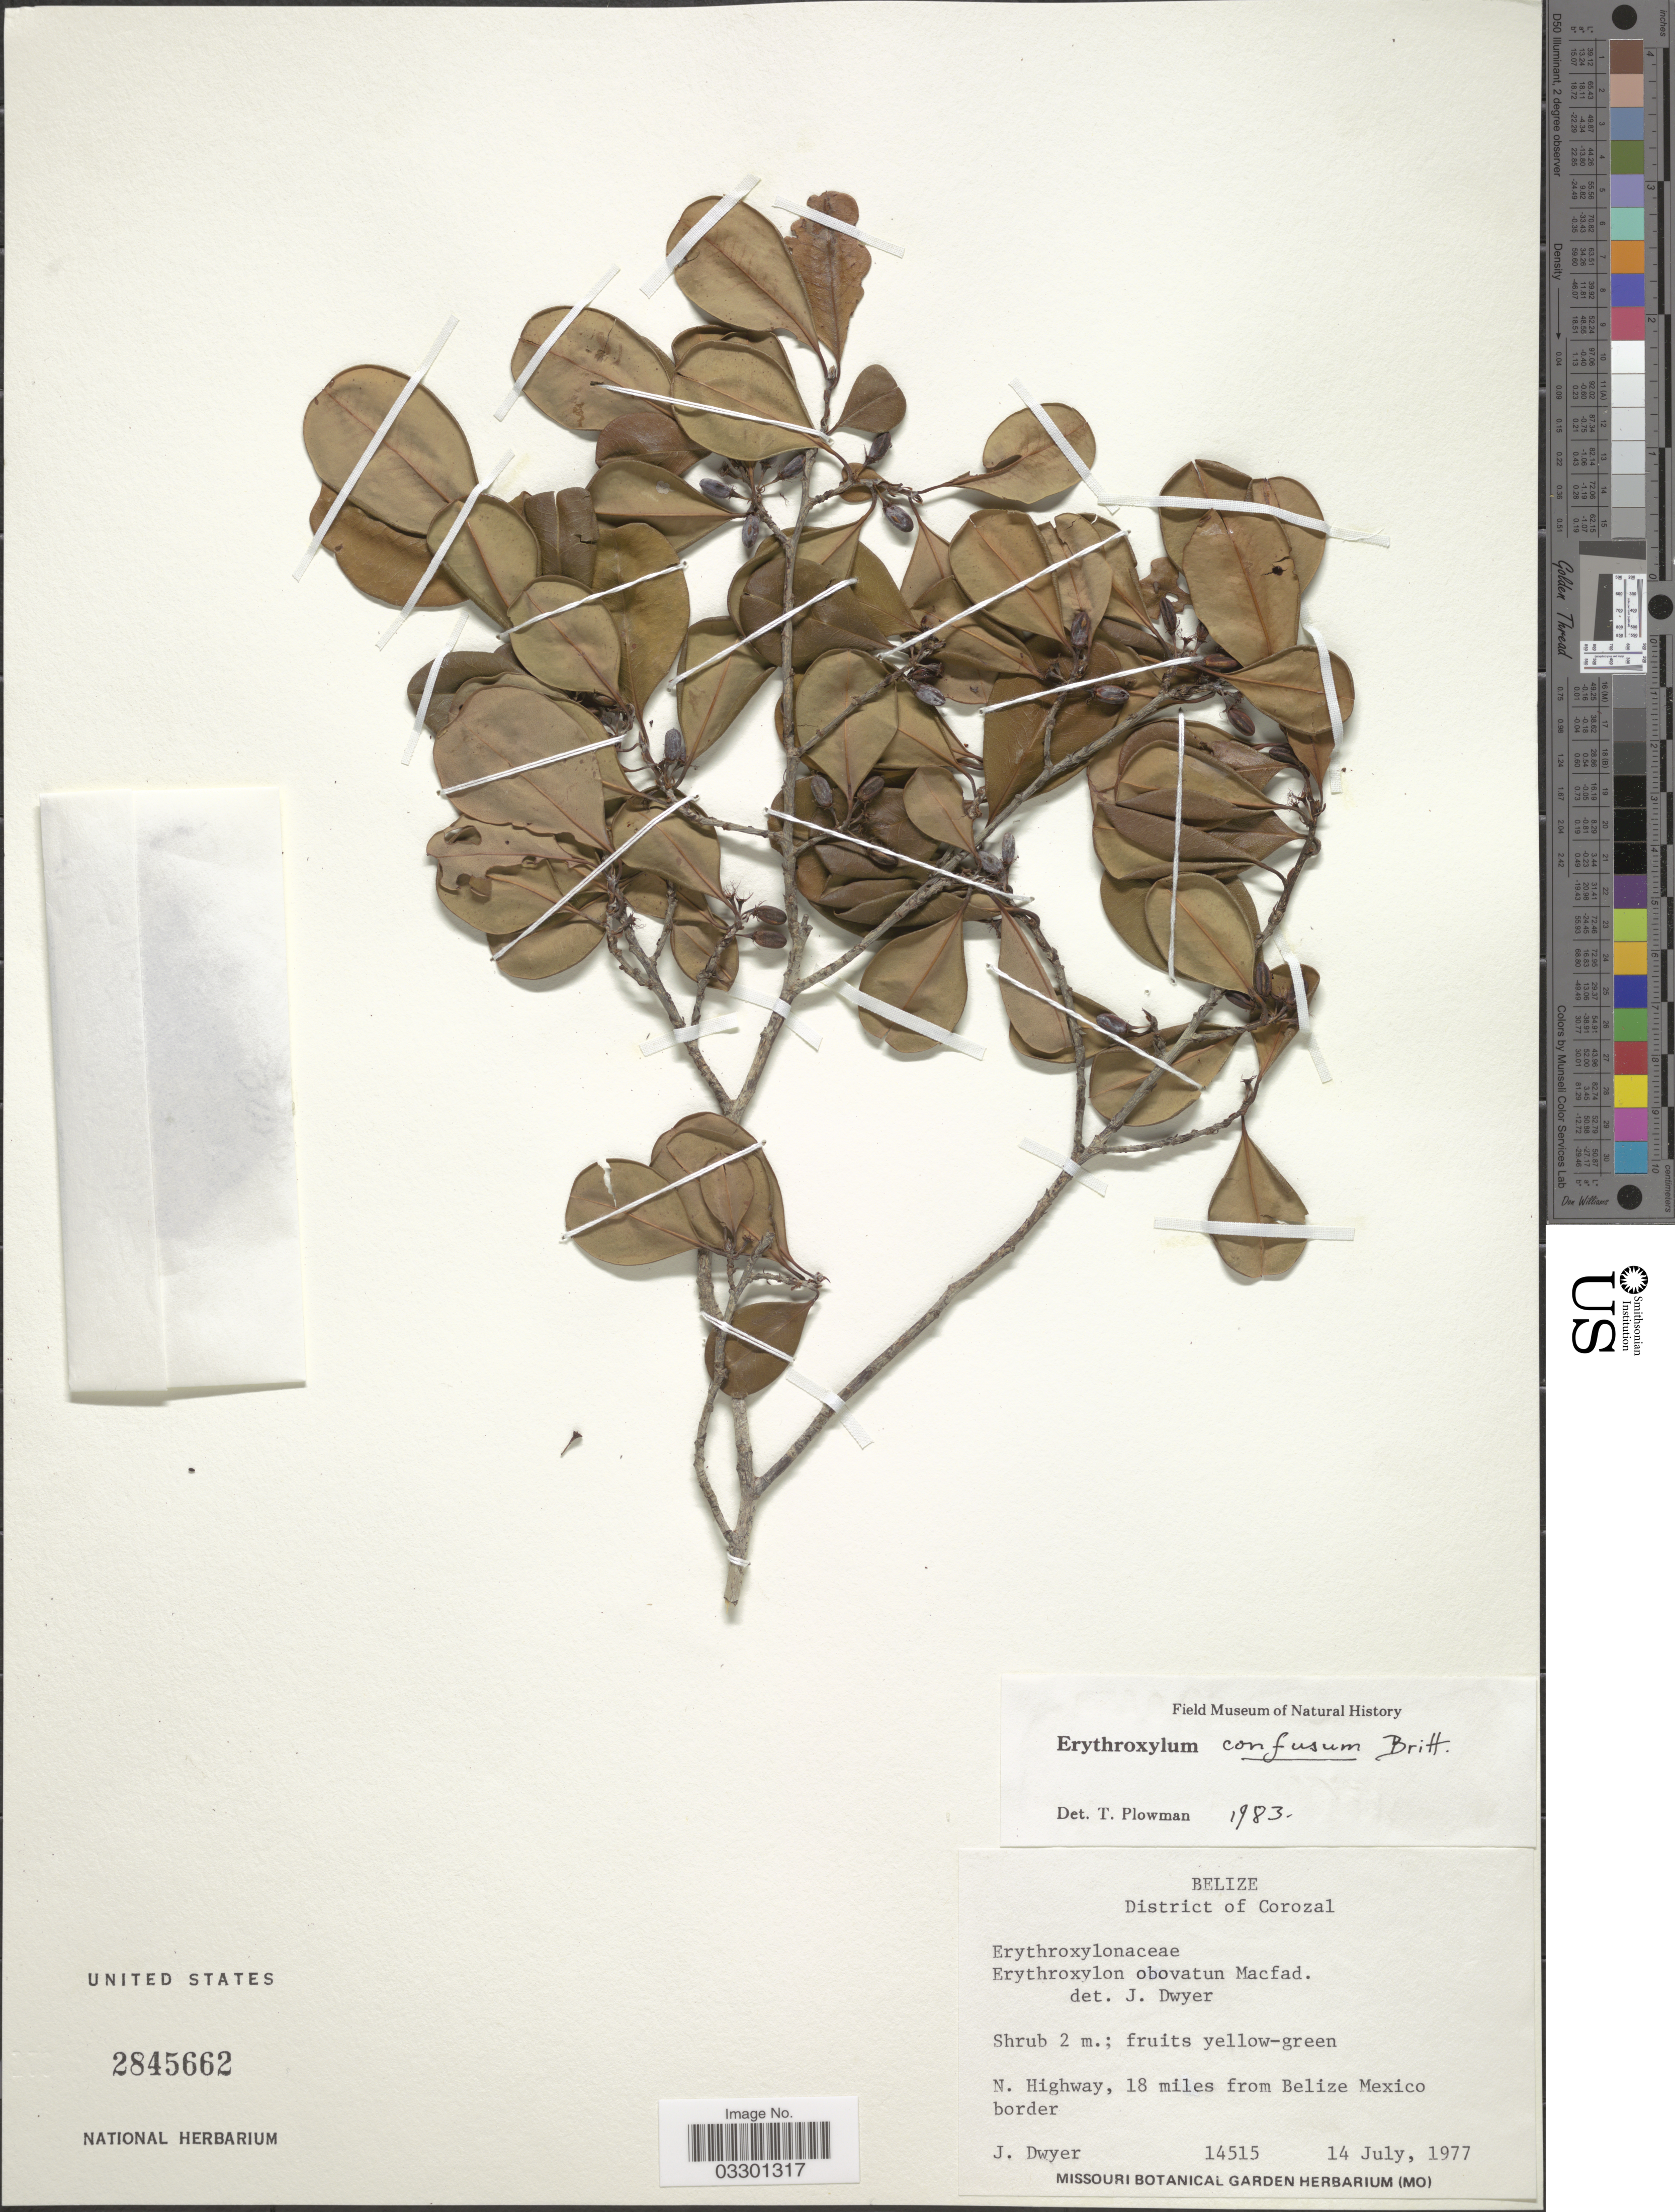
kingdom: Plantae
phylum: Tracheophyta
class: Magnoliopsida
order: Malpighiales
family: Erythroxylaceae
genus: Erythroxylum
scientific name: Erythroxylum confusum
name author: Britton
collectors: J. Dwyer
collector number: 14515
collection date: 1977-07-14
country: Belize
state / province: Corozal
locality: N. Highway, 18 miles from Belize Mexico border.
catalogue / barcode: US 2845662